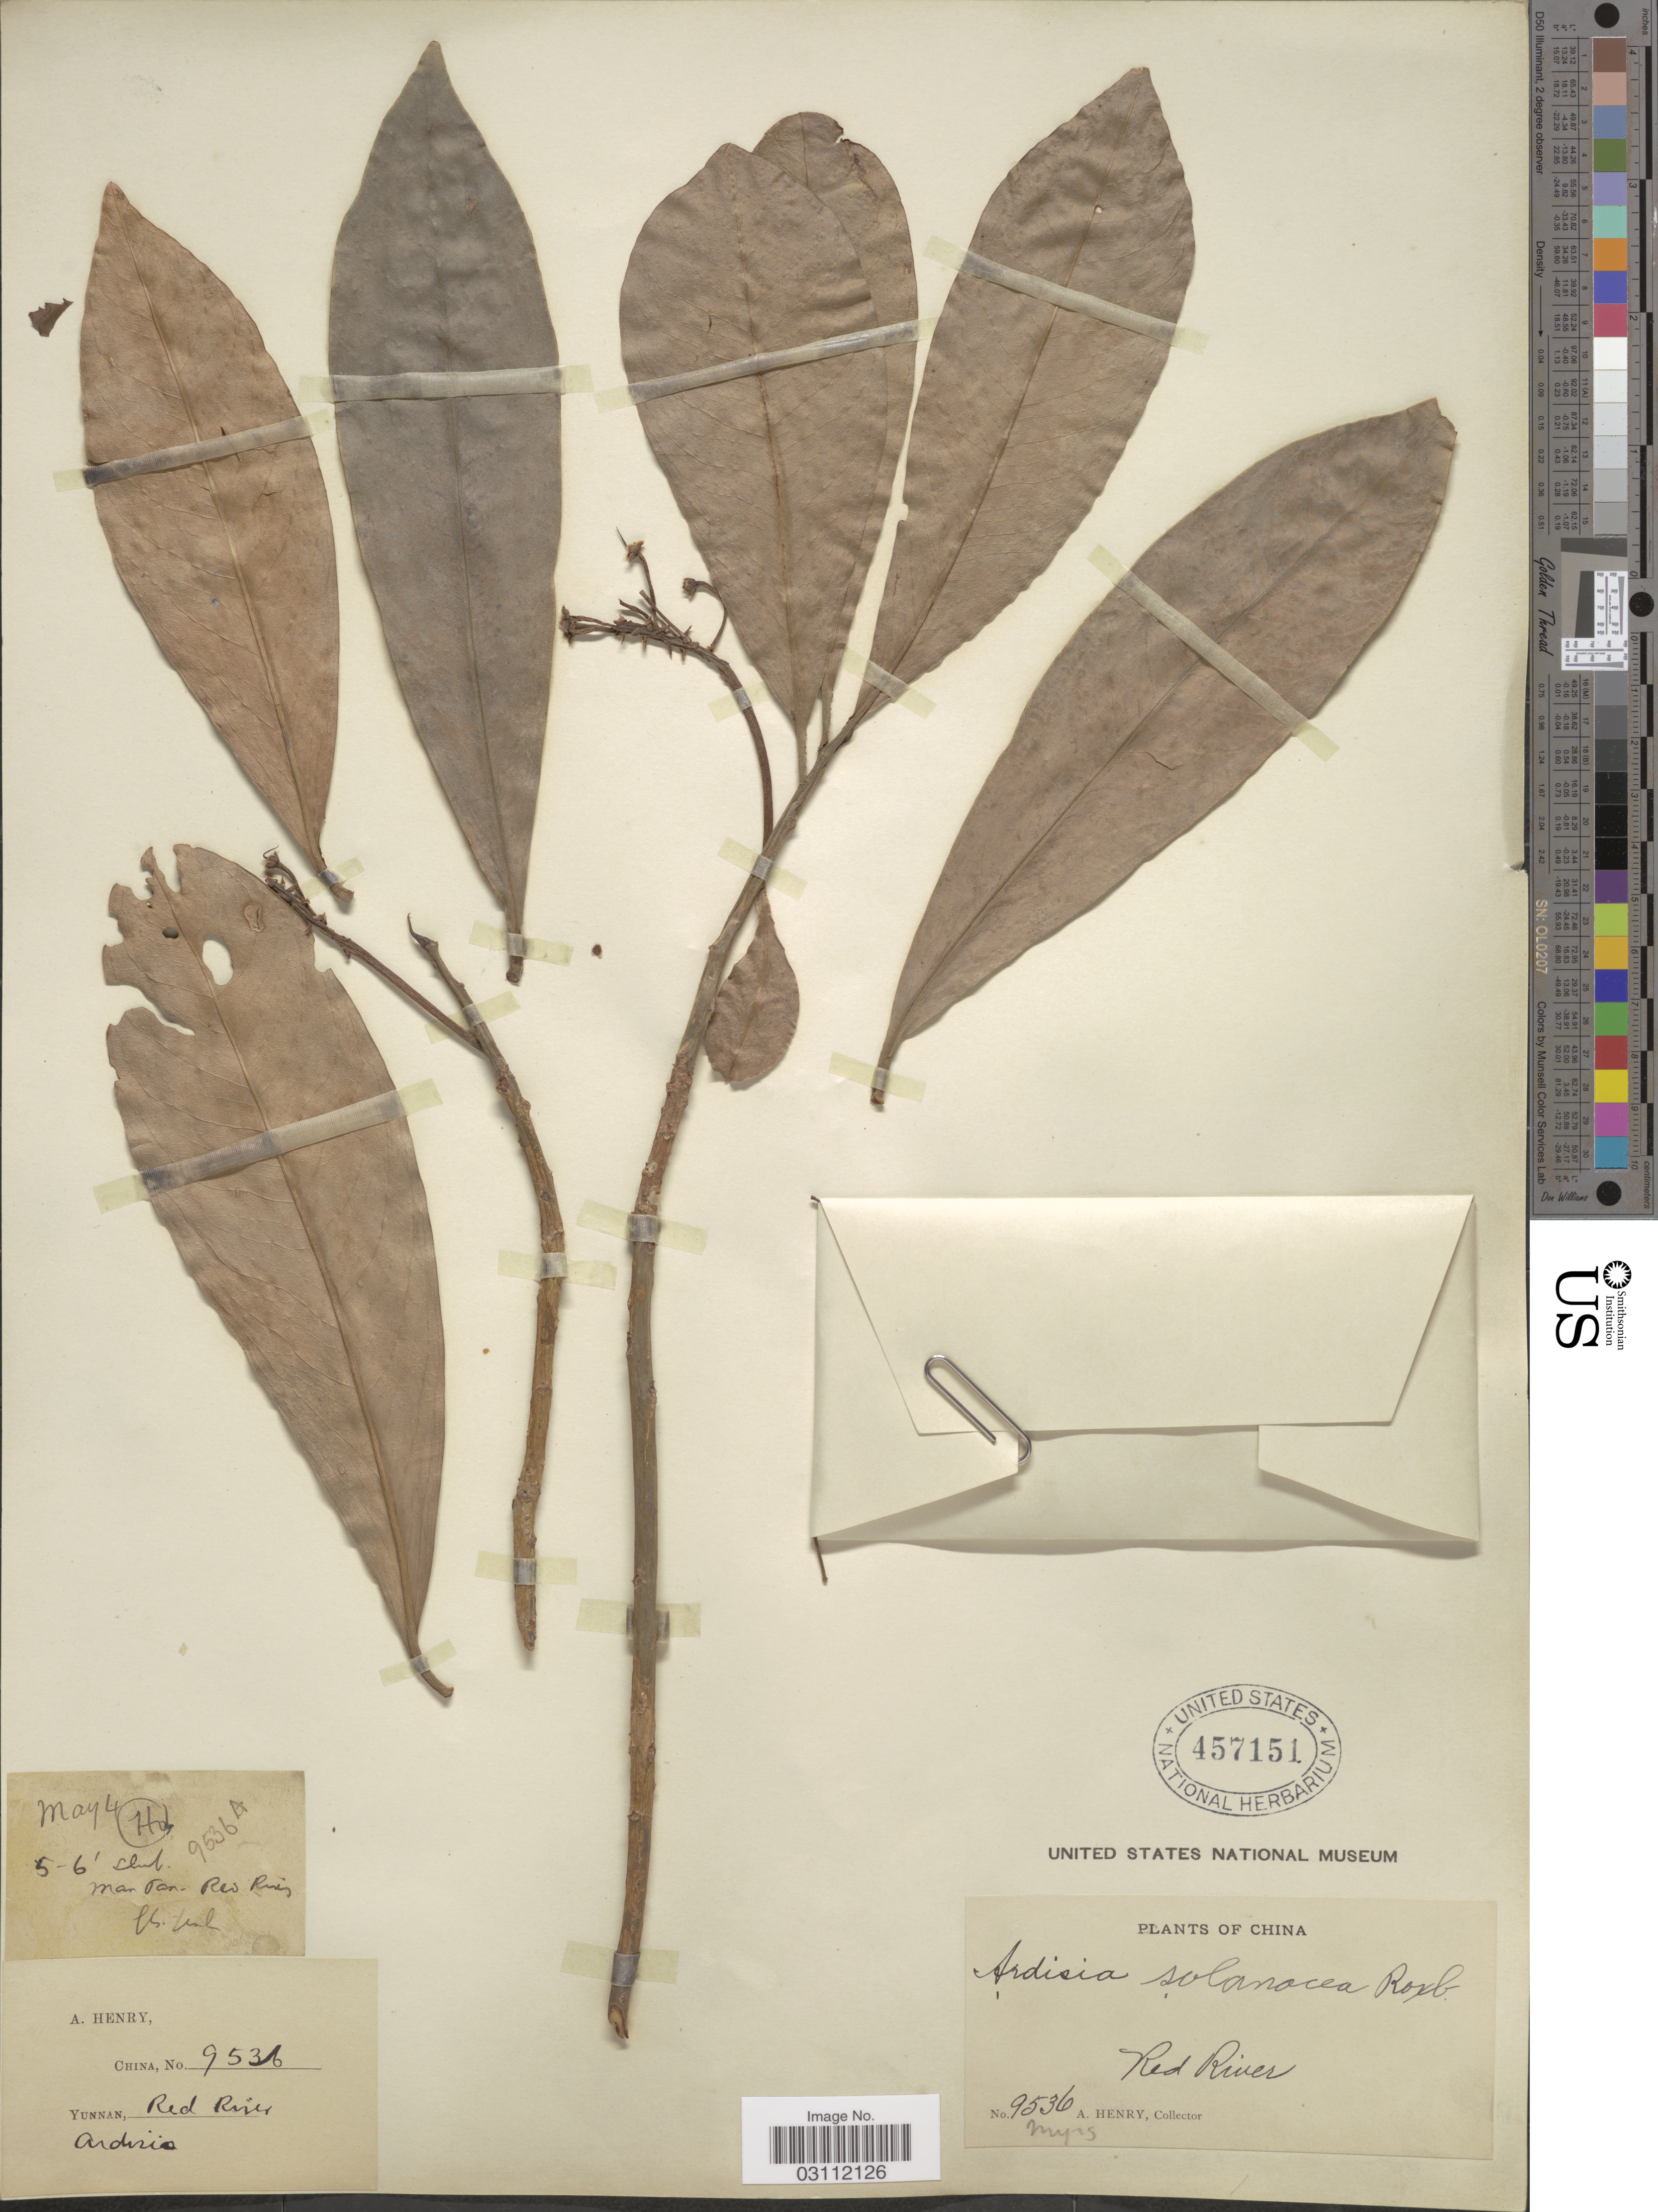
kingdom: Plantae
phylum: Tracheophyta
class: Magnoliopsida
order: Ericales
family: Primulaceae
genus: Ardisia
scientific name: Ardisia solanacea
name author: Roxb.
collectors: A. Henry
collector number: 9536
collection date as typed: Transcribed d/m/y: /5/4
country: China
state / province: Yunnan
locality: Red River, Yunnan.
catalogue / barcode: US 457151